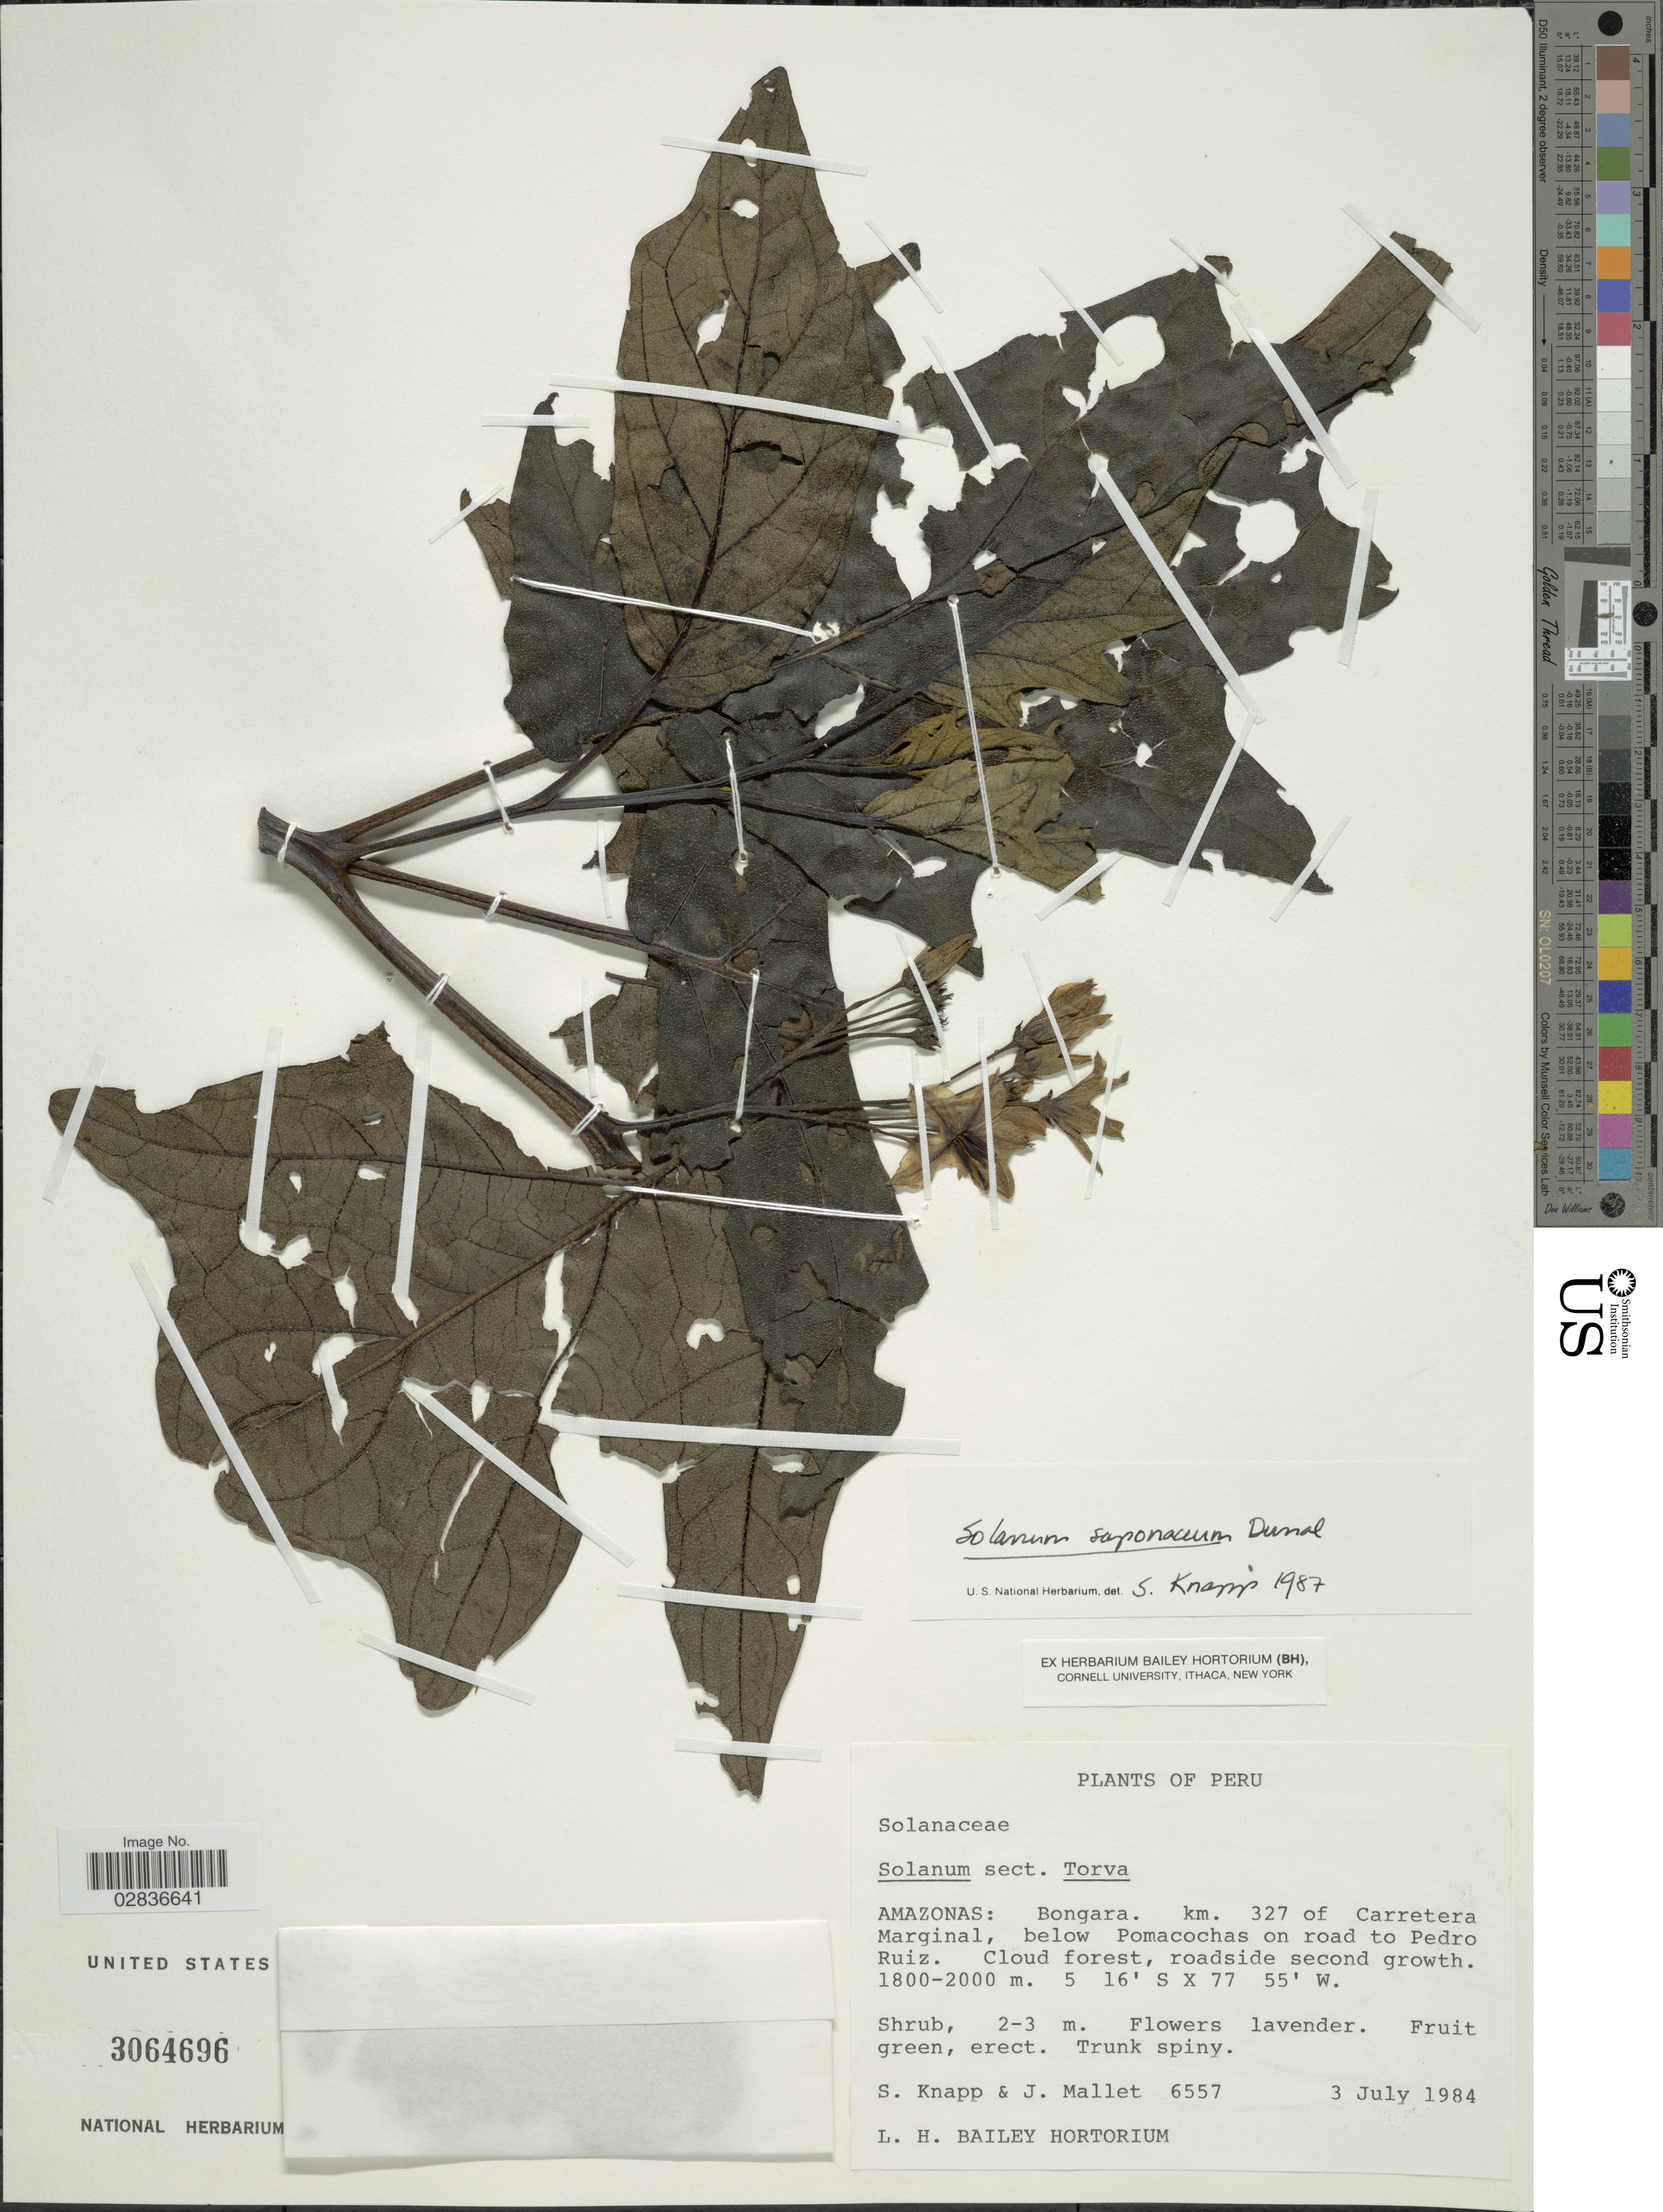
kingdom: Plantae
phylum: Tracheophyta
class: Magnoliopsida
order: Solanales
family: Solanaceae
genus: Solanum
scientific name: Solanum saponaceum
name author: Dunal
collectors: S. Knapp & J. Mallet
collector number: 6557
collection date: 1984-07-03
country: Peru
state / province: Amazonas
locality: Amazonas: Bongara. km. 327 of Carretera Marginal, below Pomacochas on road to Pedro Ruiz.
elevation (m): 1800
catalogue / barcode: US 3064696